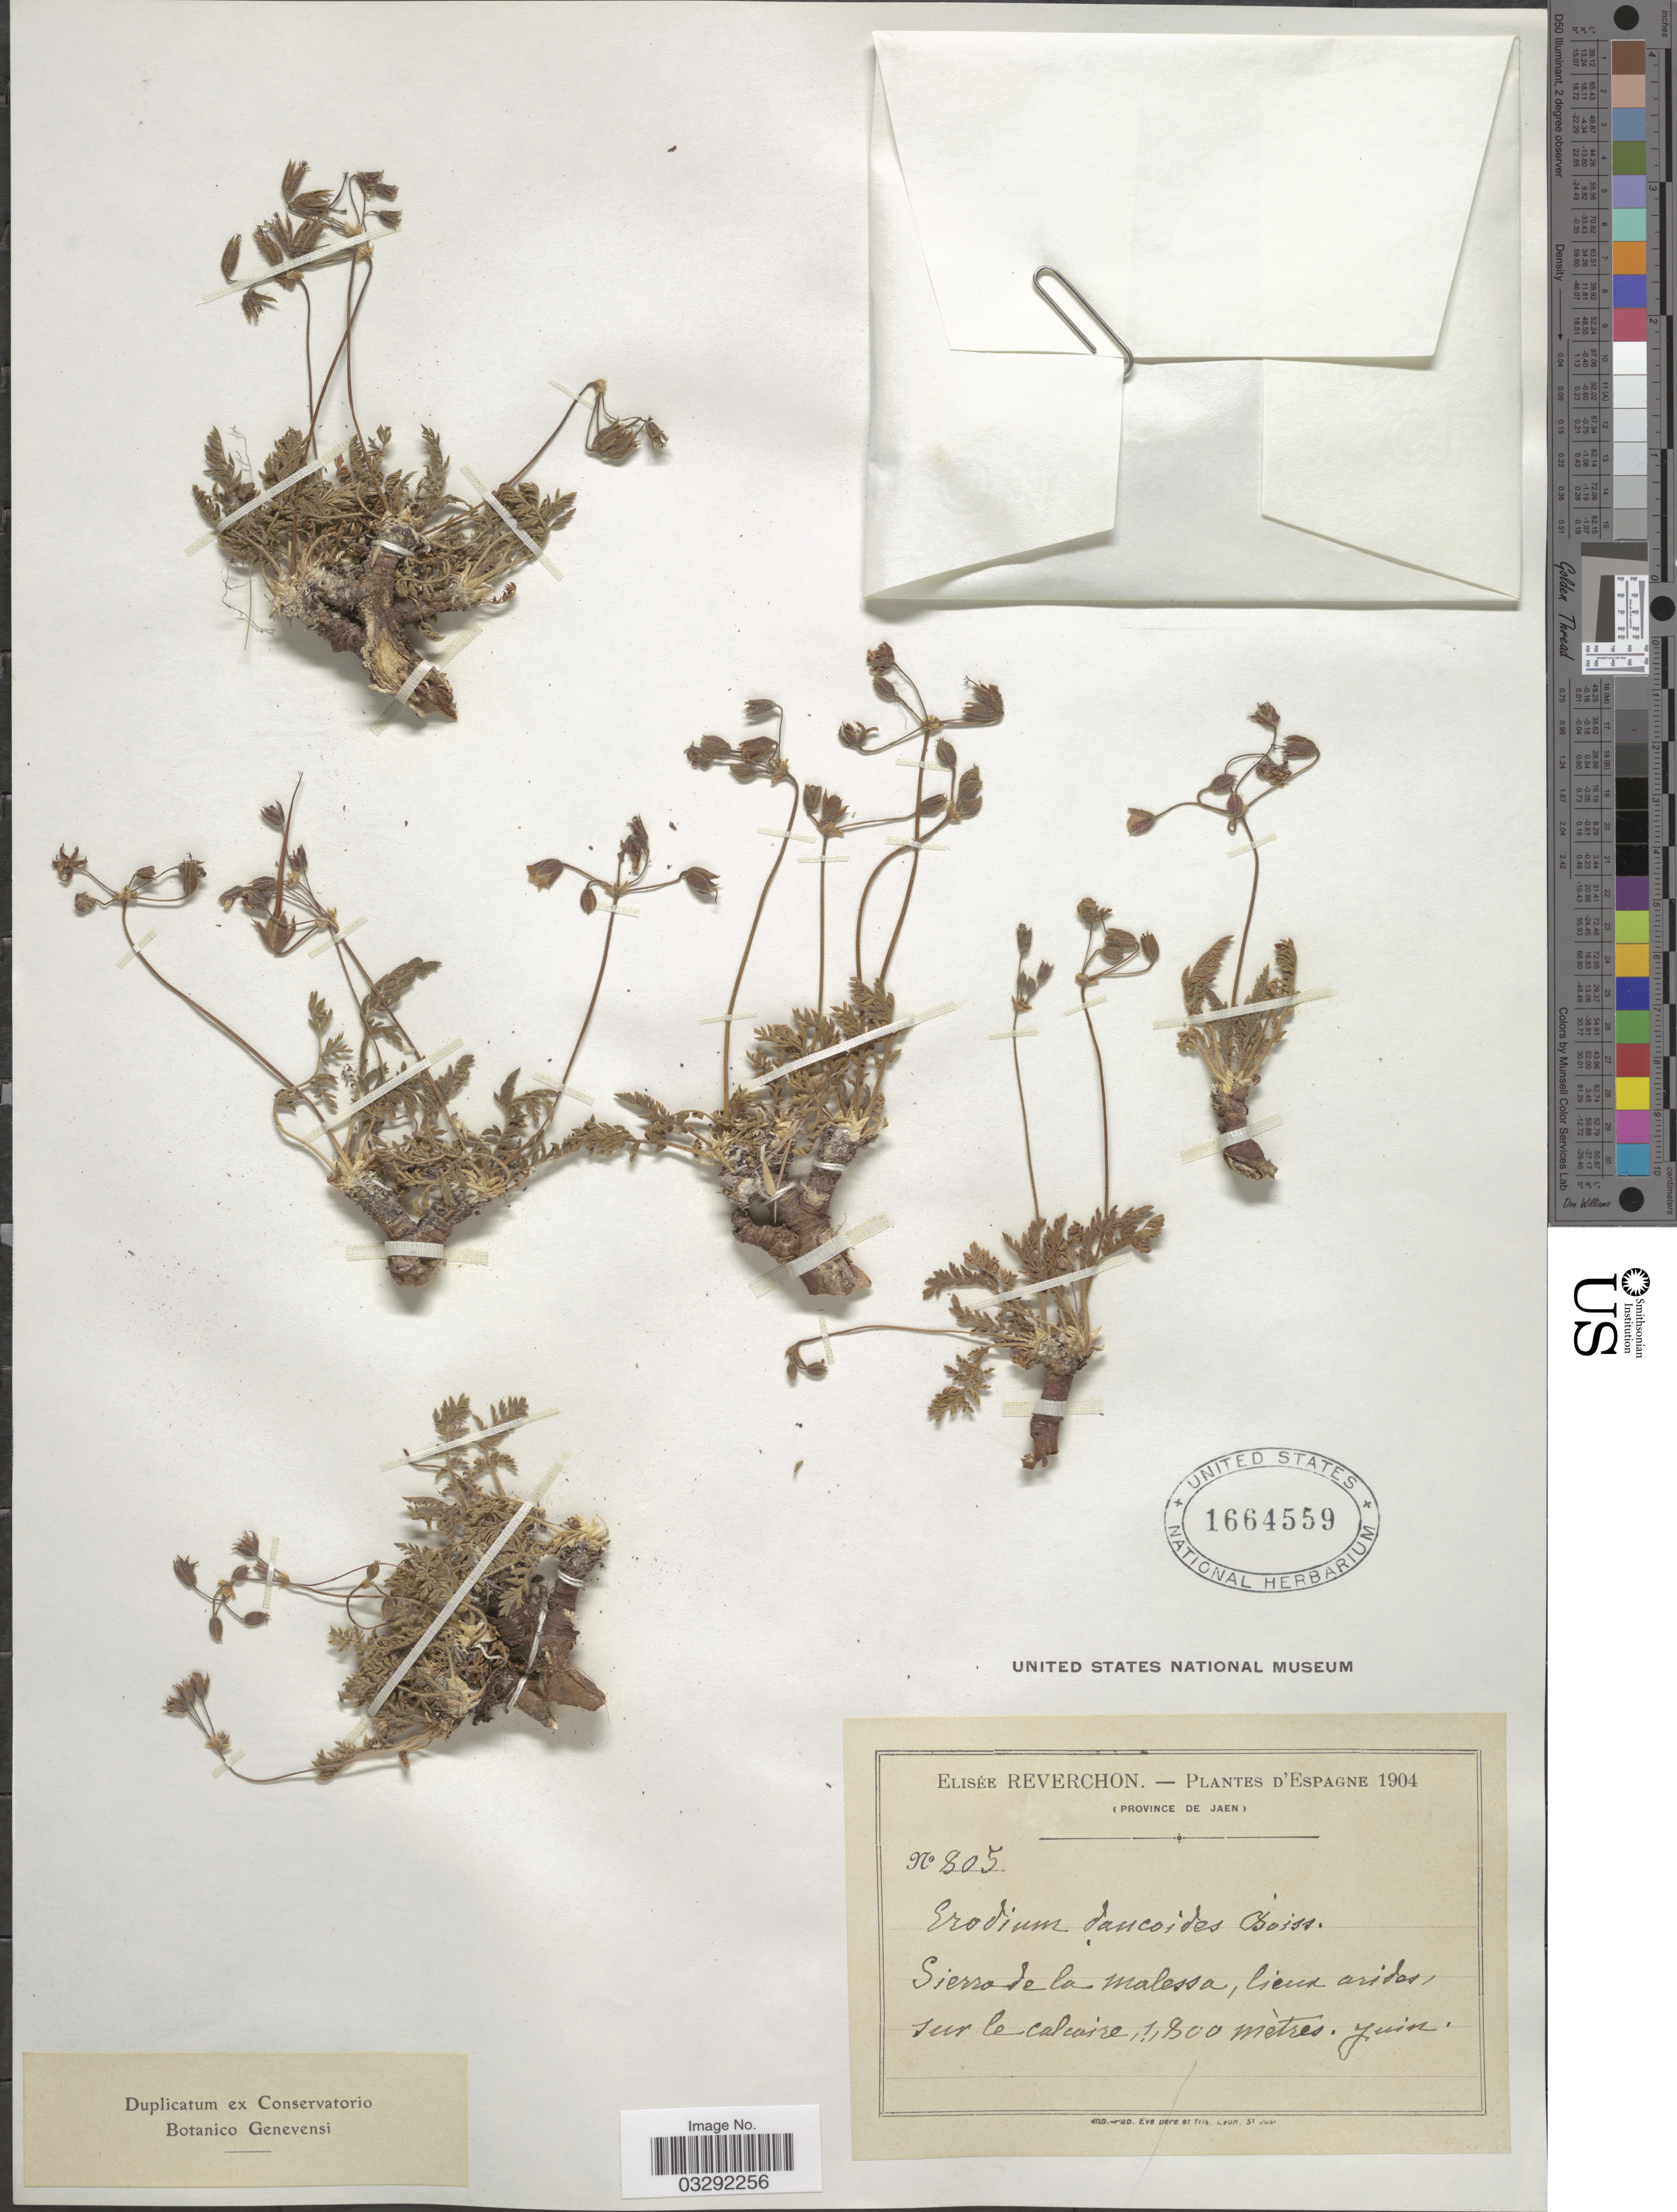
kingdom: Plantae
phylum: Tracheophyta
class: Magnoliopsida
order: Geraniales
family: Geraniaceae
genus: Erodium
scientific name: Erodium daucoides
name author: Boiss.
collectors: E. Reverchon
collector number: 805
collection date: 1904-06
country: Spain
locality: Espagne. Sierra de la Malessa.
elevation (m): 1800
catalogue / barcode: US 1664559